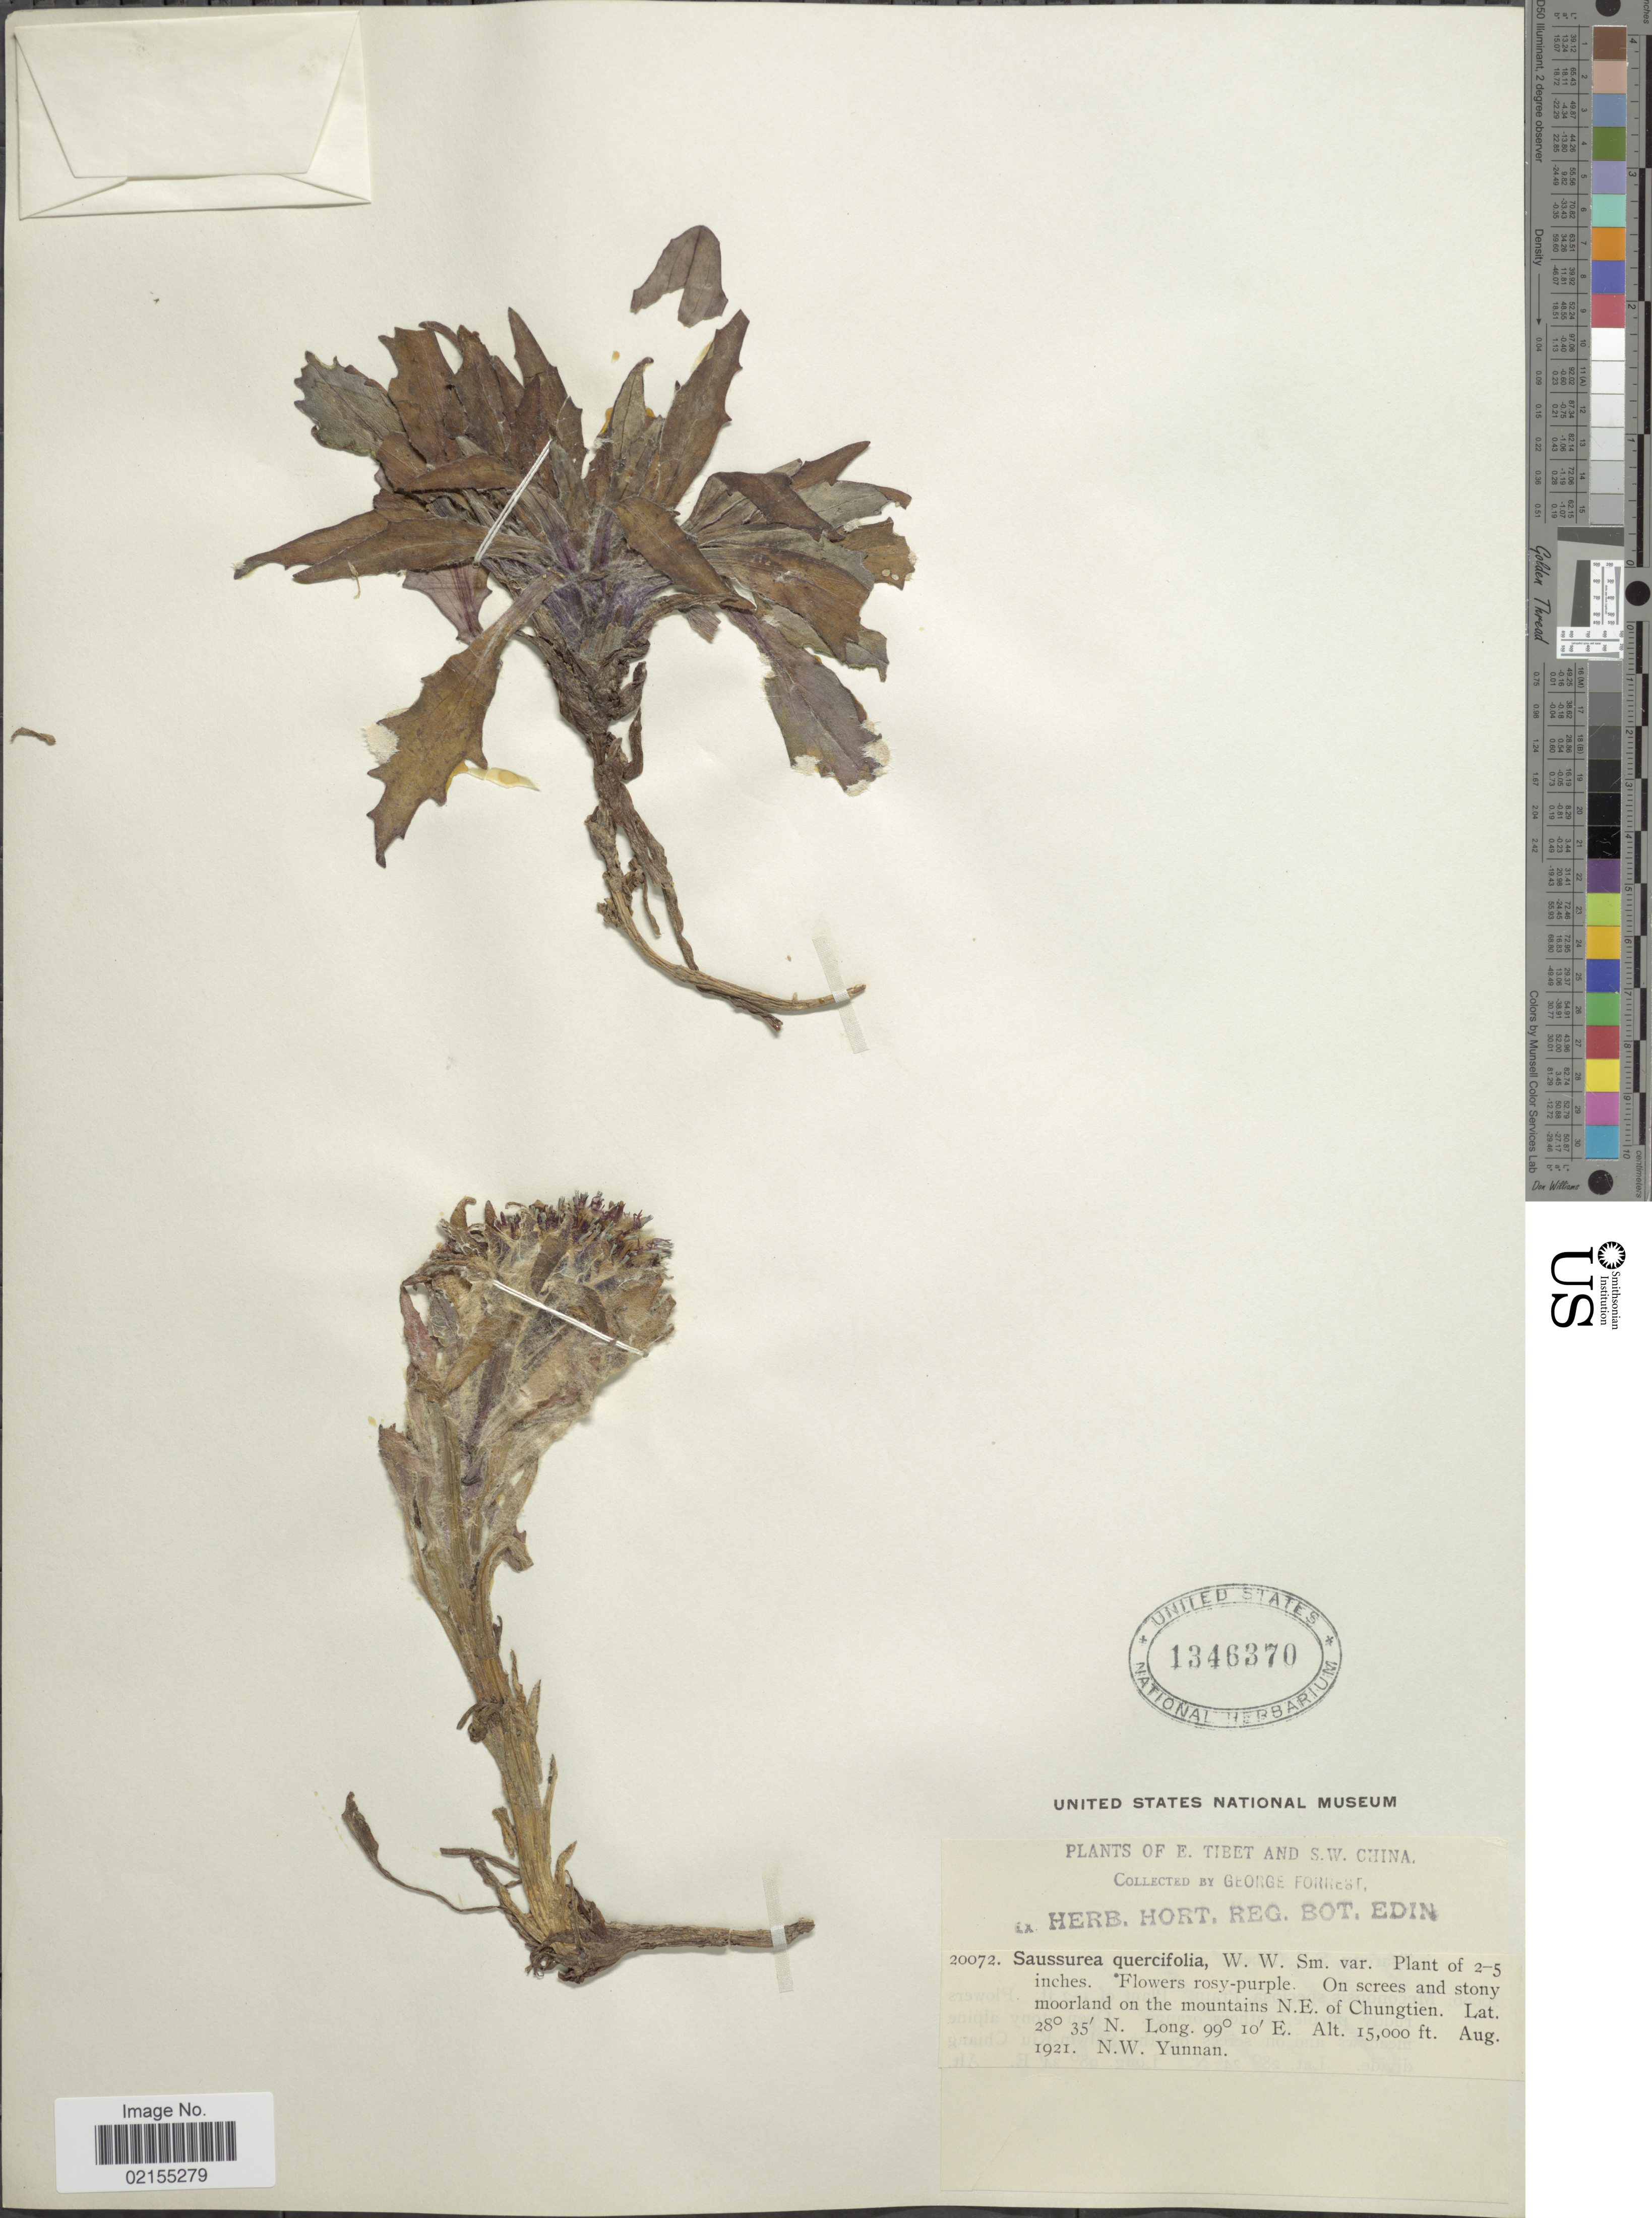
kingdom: Plantae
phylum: Tracheophyta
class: Magnoliopsida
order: Asterales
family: Asteraceae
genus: Saussurea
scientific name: Saussurea quercifolia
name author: W.W. Sm.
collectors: G. Forrest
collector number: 20072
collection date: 1921-08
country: China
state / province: Yunnan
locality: On srcees and stony moorland on the mountains N.E. of Chungtien, N.W. Yunnan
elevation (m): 4572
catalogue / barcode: US 1346370